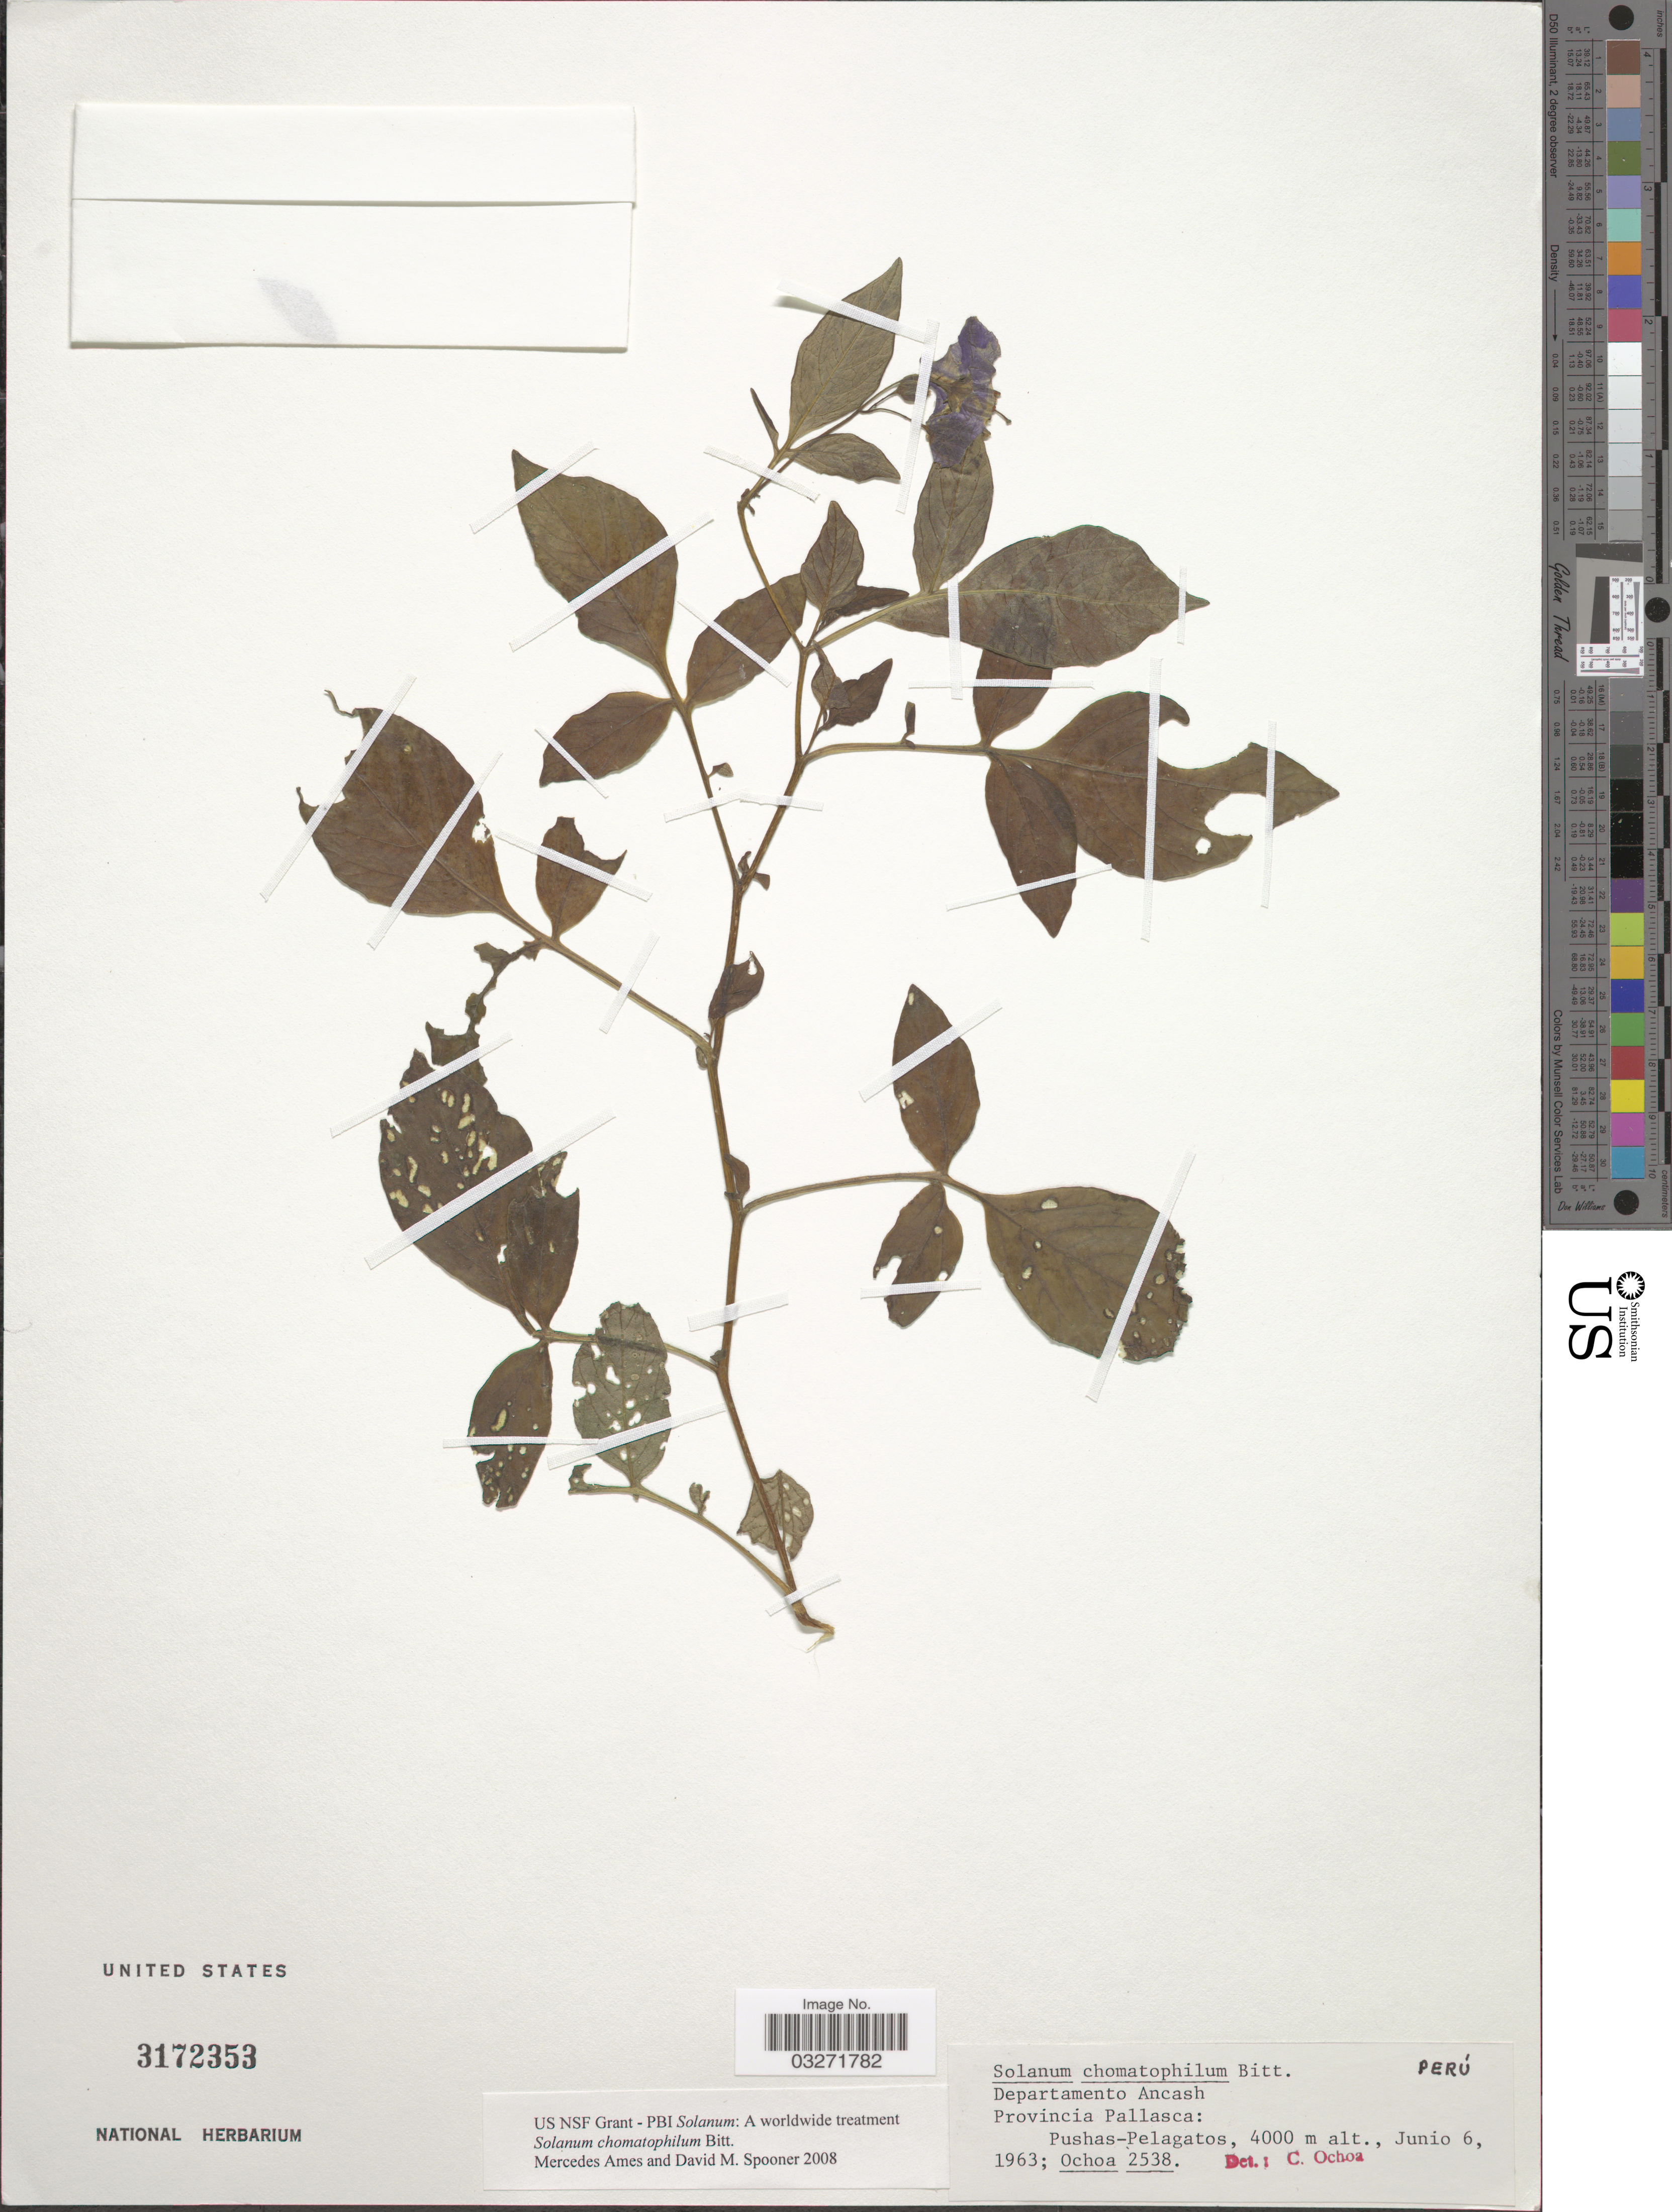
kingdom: Plantae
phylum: Tracheophyta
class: Magnoliopsida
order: Solanales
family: Solanaceae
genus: Solanum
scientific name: Solanum chomatophilum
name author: Bitter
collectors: -. Ochoa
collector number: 2538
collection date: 1963-06-06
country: Peru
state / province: Ancash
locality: Departamento Ancash. Provincia Pallasca: Pushas-Pelagatos.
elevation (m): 4000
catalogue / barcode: US 3172353